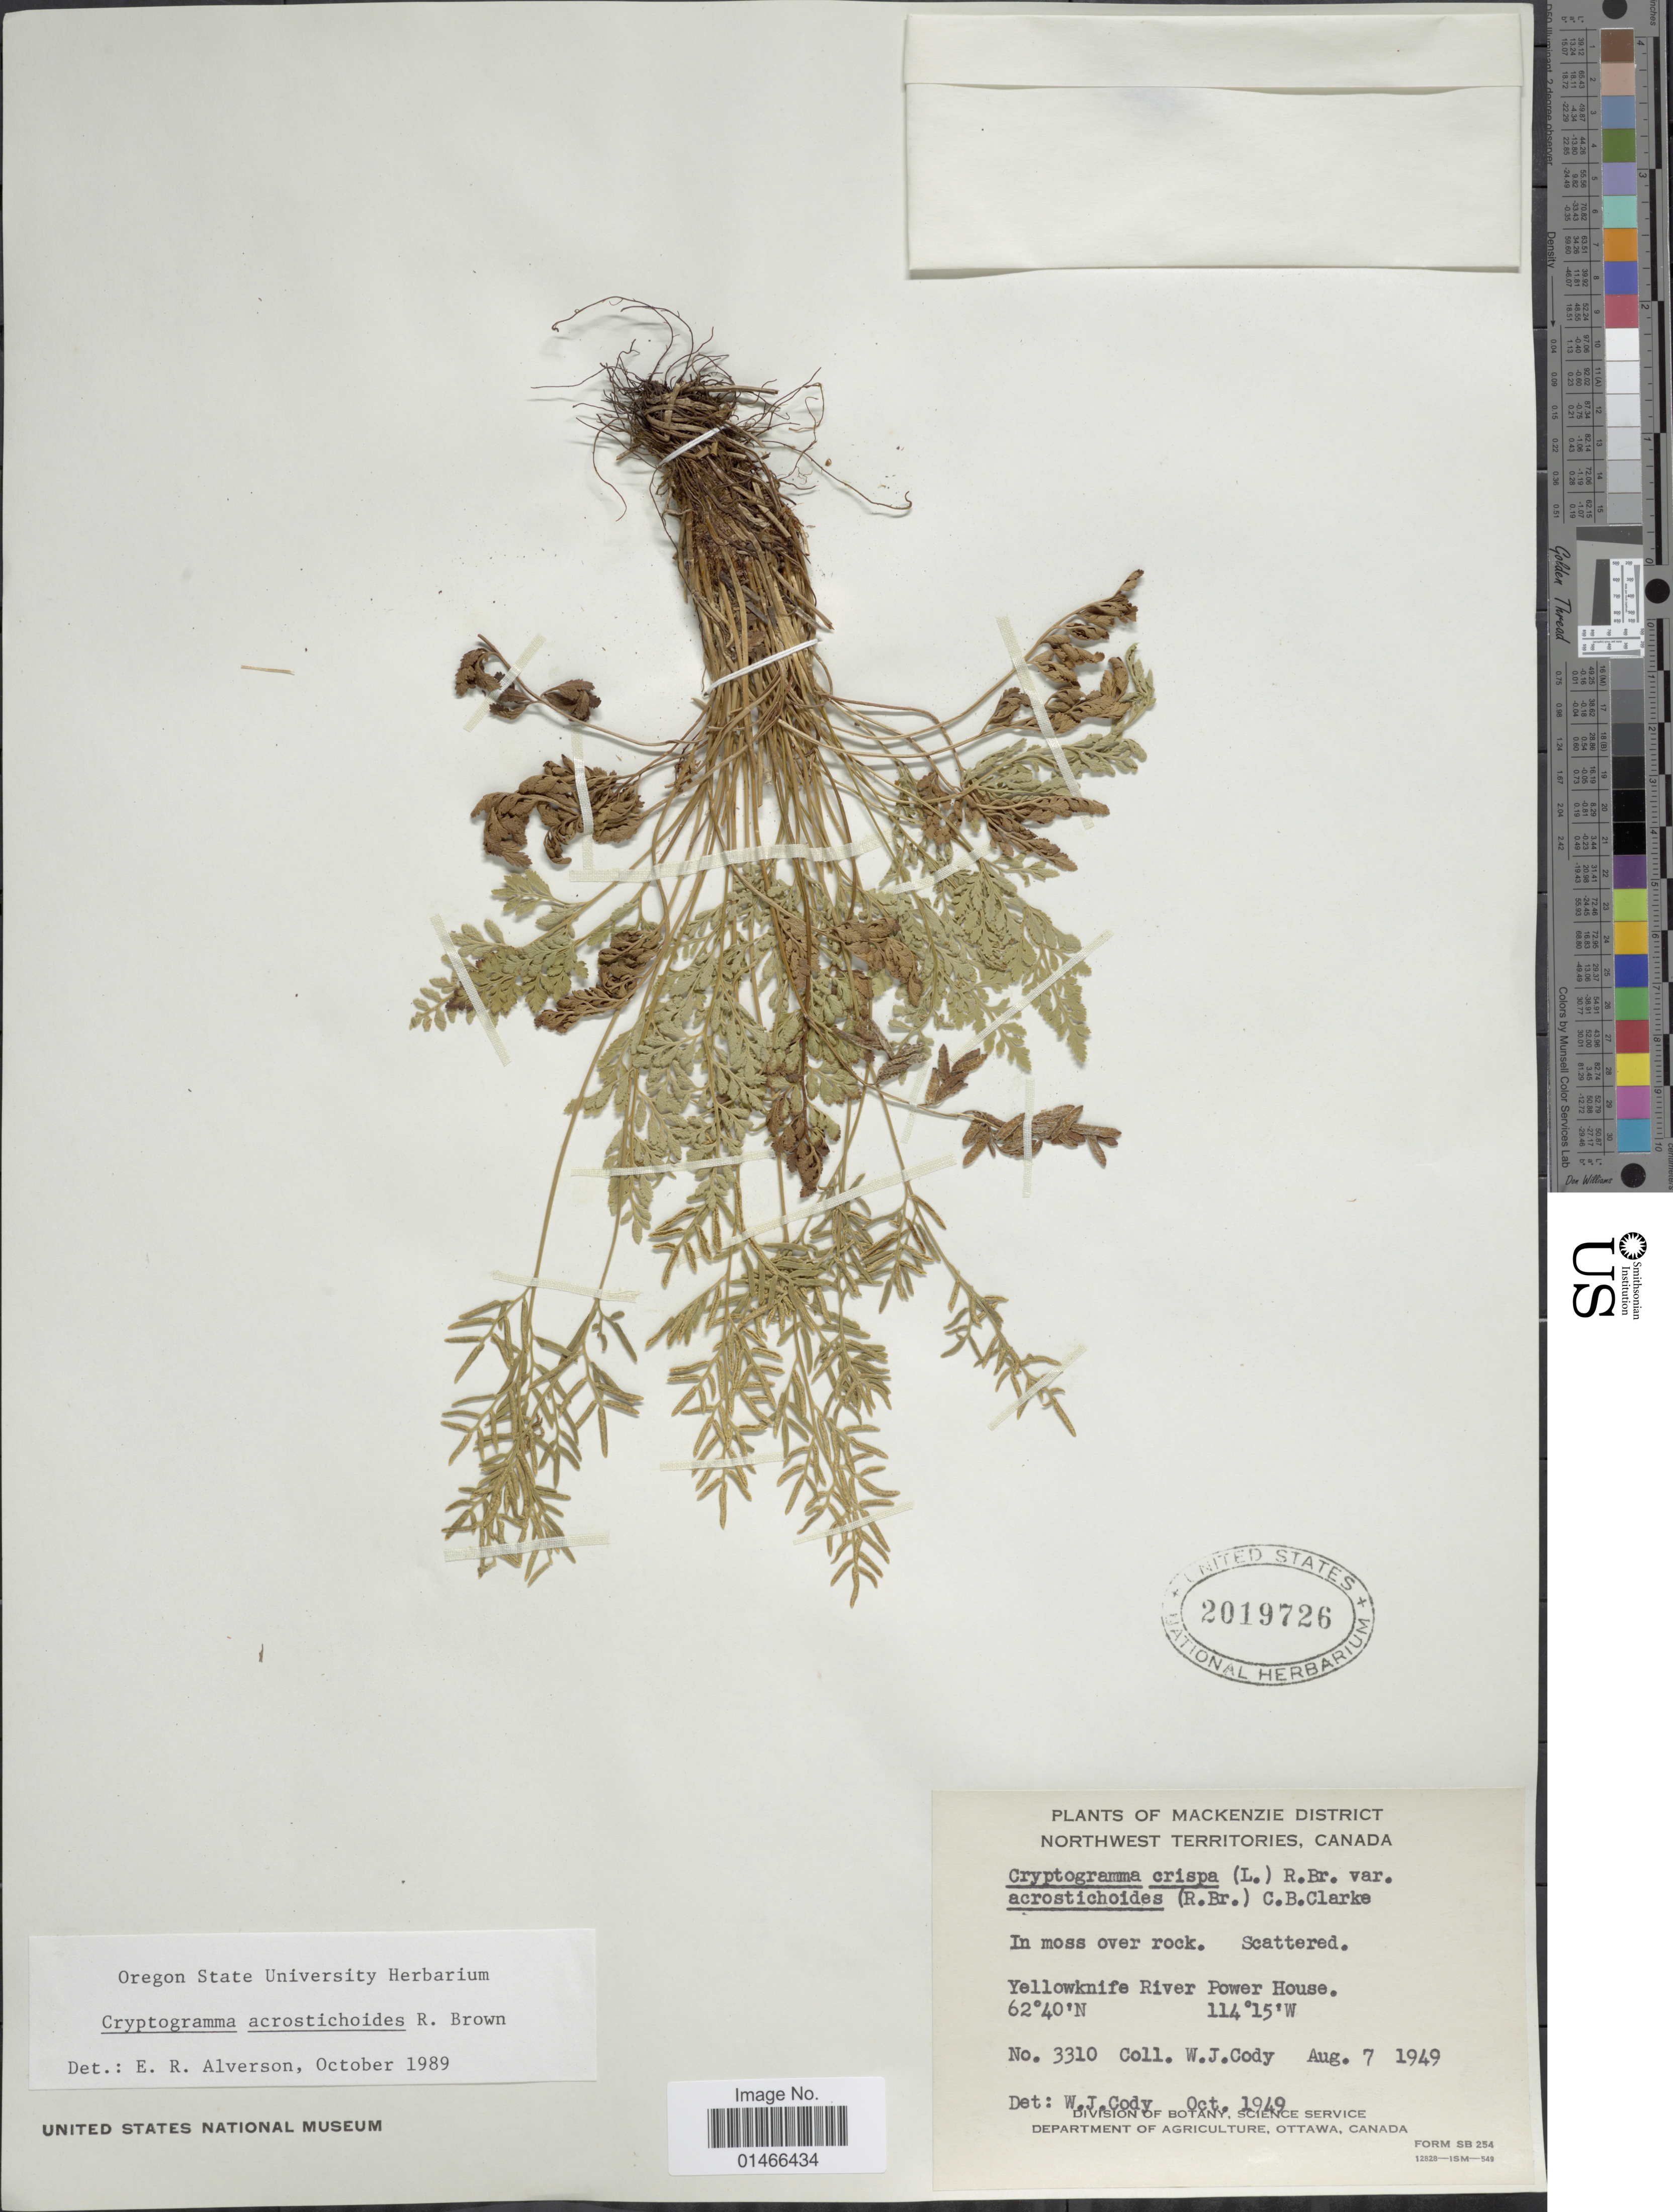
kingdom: Plantae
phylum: Tracheophyta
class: Polypodiopsida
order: Polypodiales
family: Pteridaceae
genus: Cryptogramma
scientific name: Cryptogramma acrostichoides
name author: R. Br.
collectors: W. Cody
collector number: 3310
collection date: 1949-08-07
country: Canada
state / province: Northwest Territories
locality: Mackenzie District. Yellowknife River Power House.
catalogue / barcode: US 2019726